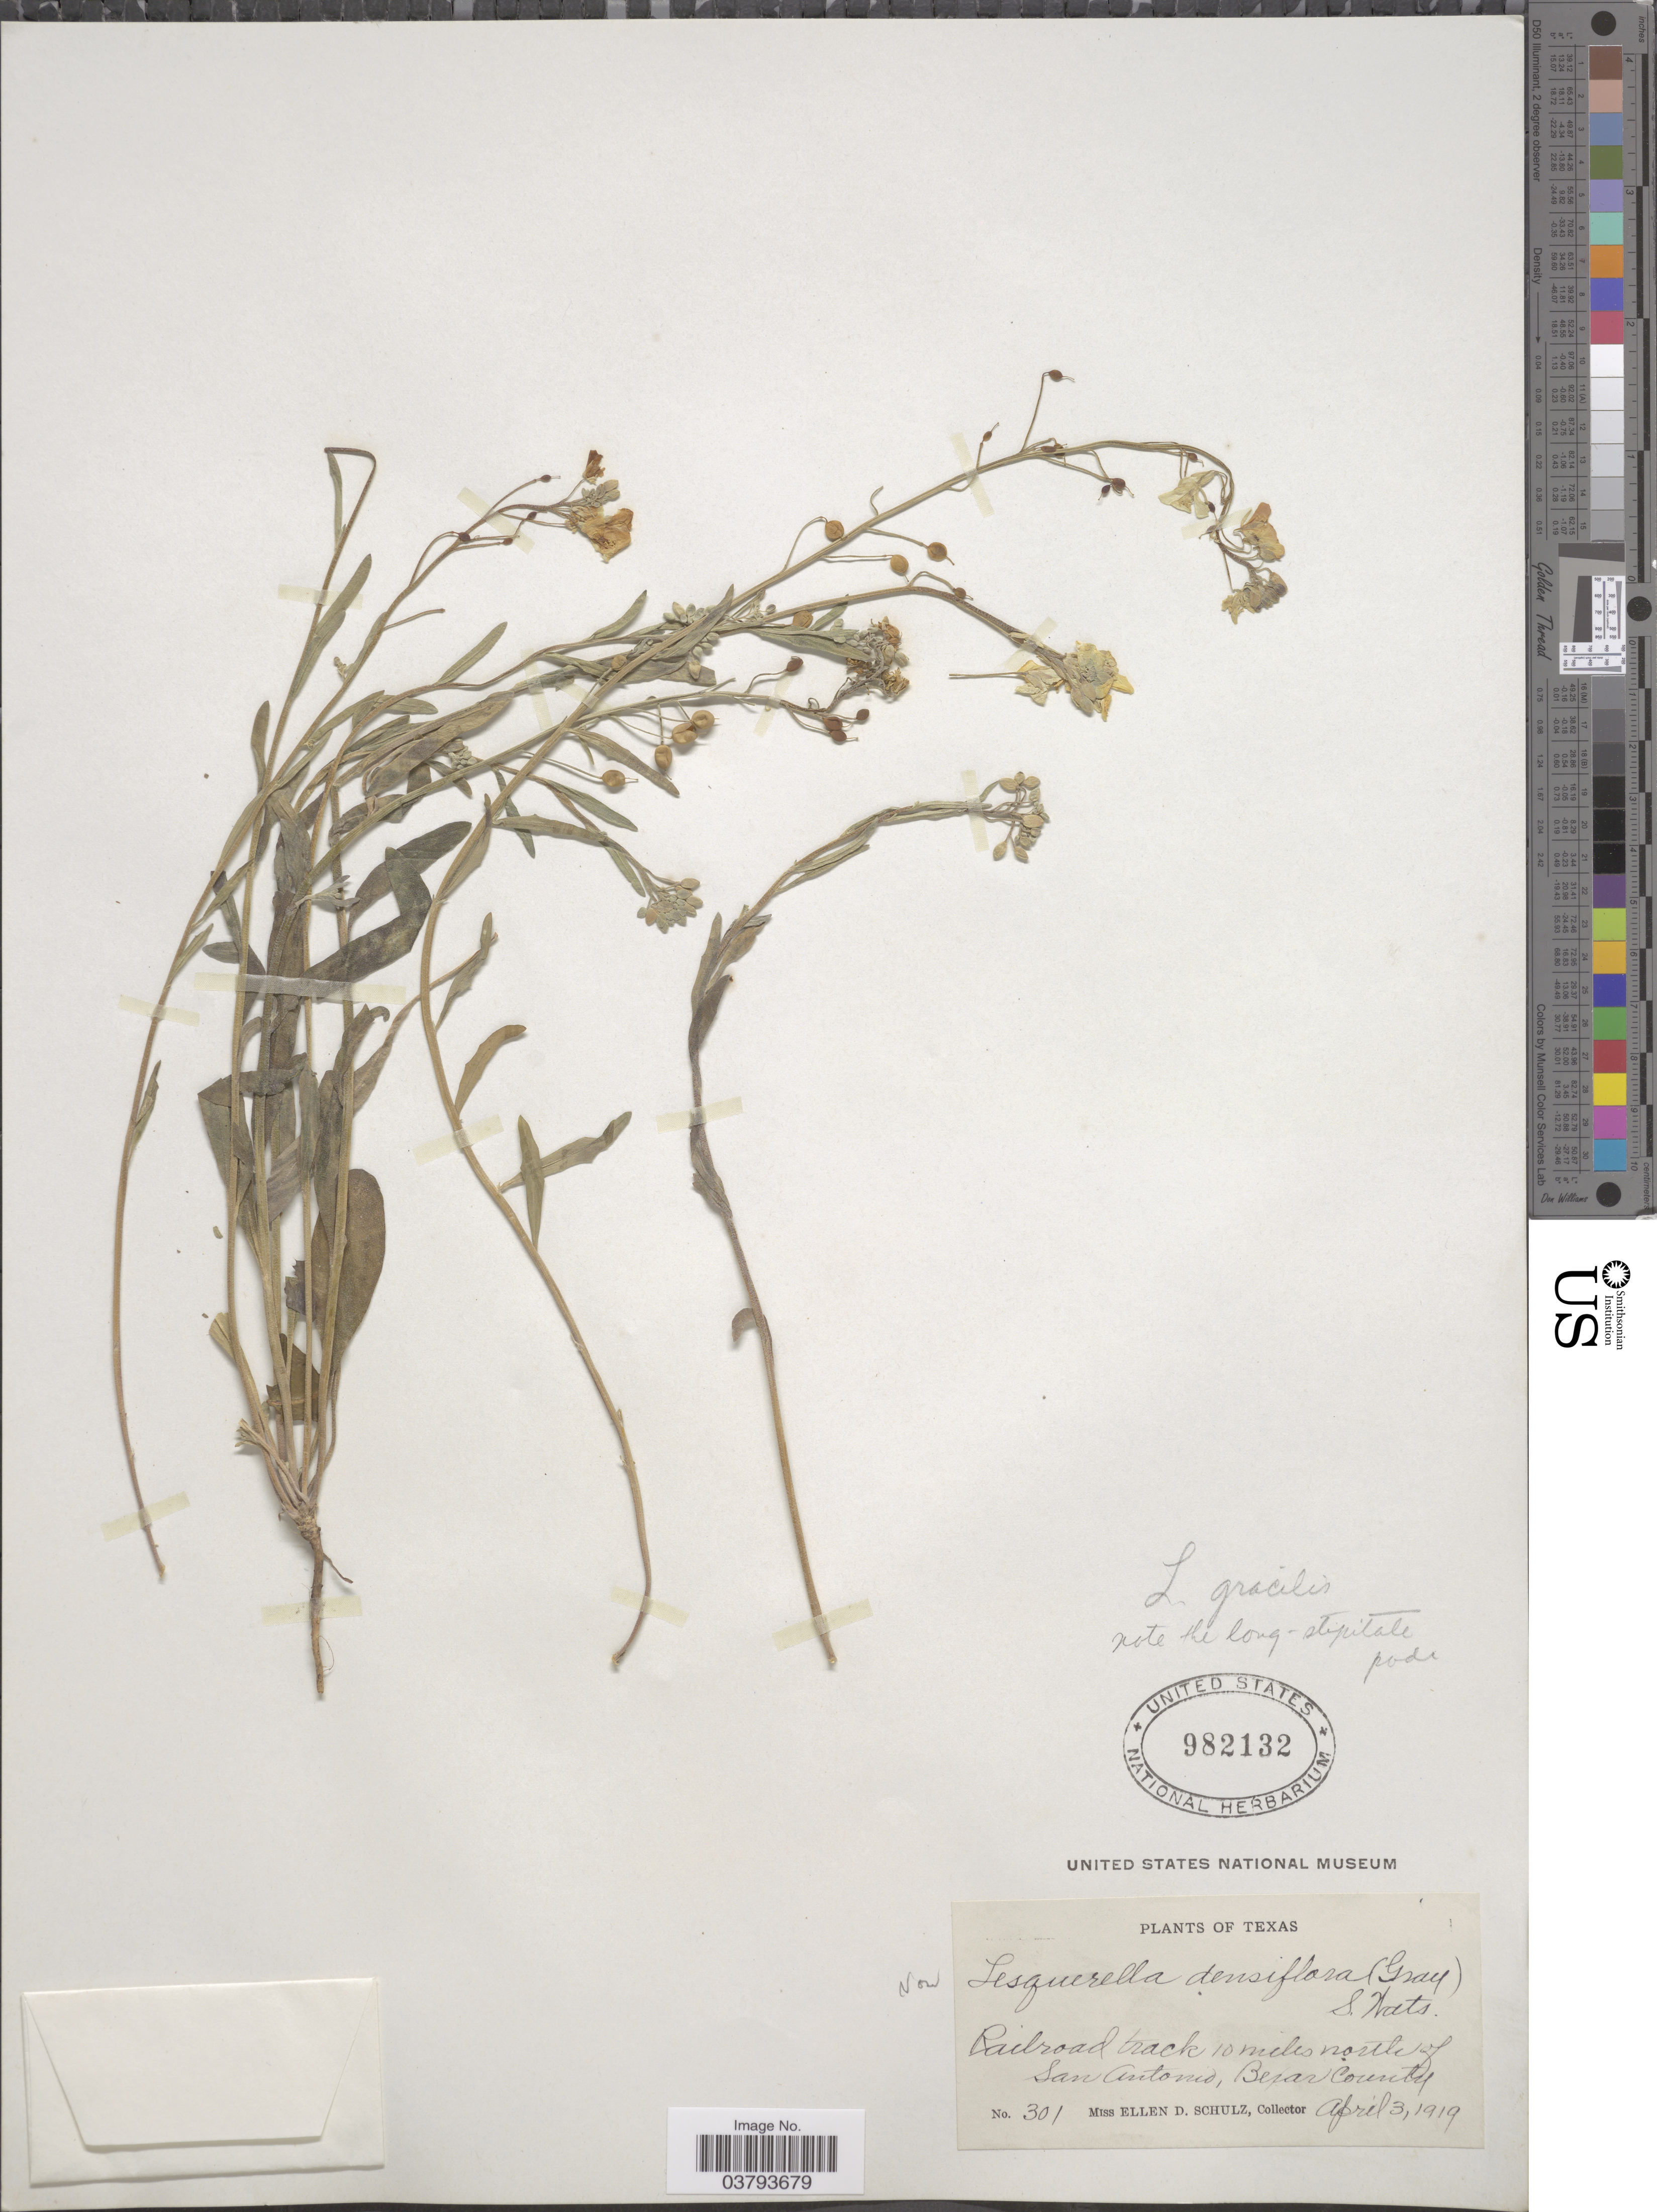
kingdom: Plantae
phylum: Tracheophyta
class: Magnoliopsida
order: Brassicales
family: Brassicaceae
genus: Lesquerella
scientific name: Lesquerella gracilis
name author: (Hook.) S. Watson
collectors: E. D. Schulz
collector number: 301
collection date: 1919-04-03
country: United States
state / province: Texas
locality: Railroad track 10 miles north of San Antonio, Bexar County.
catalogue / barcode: US 982132